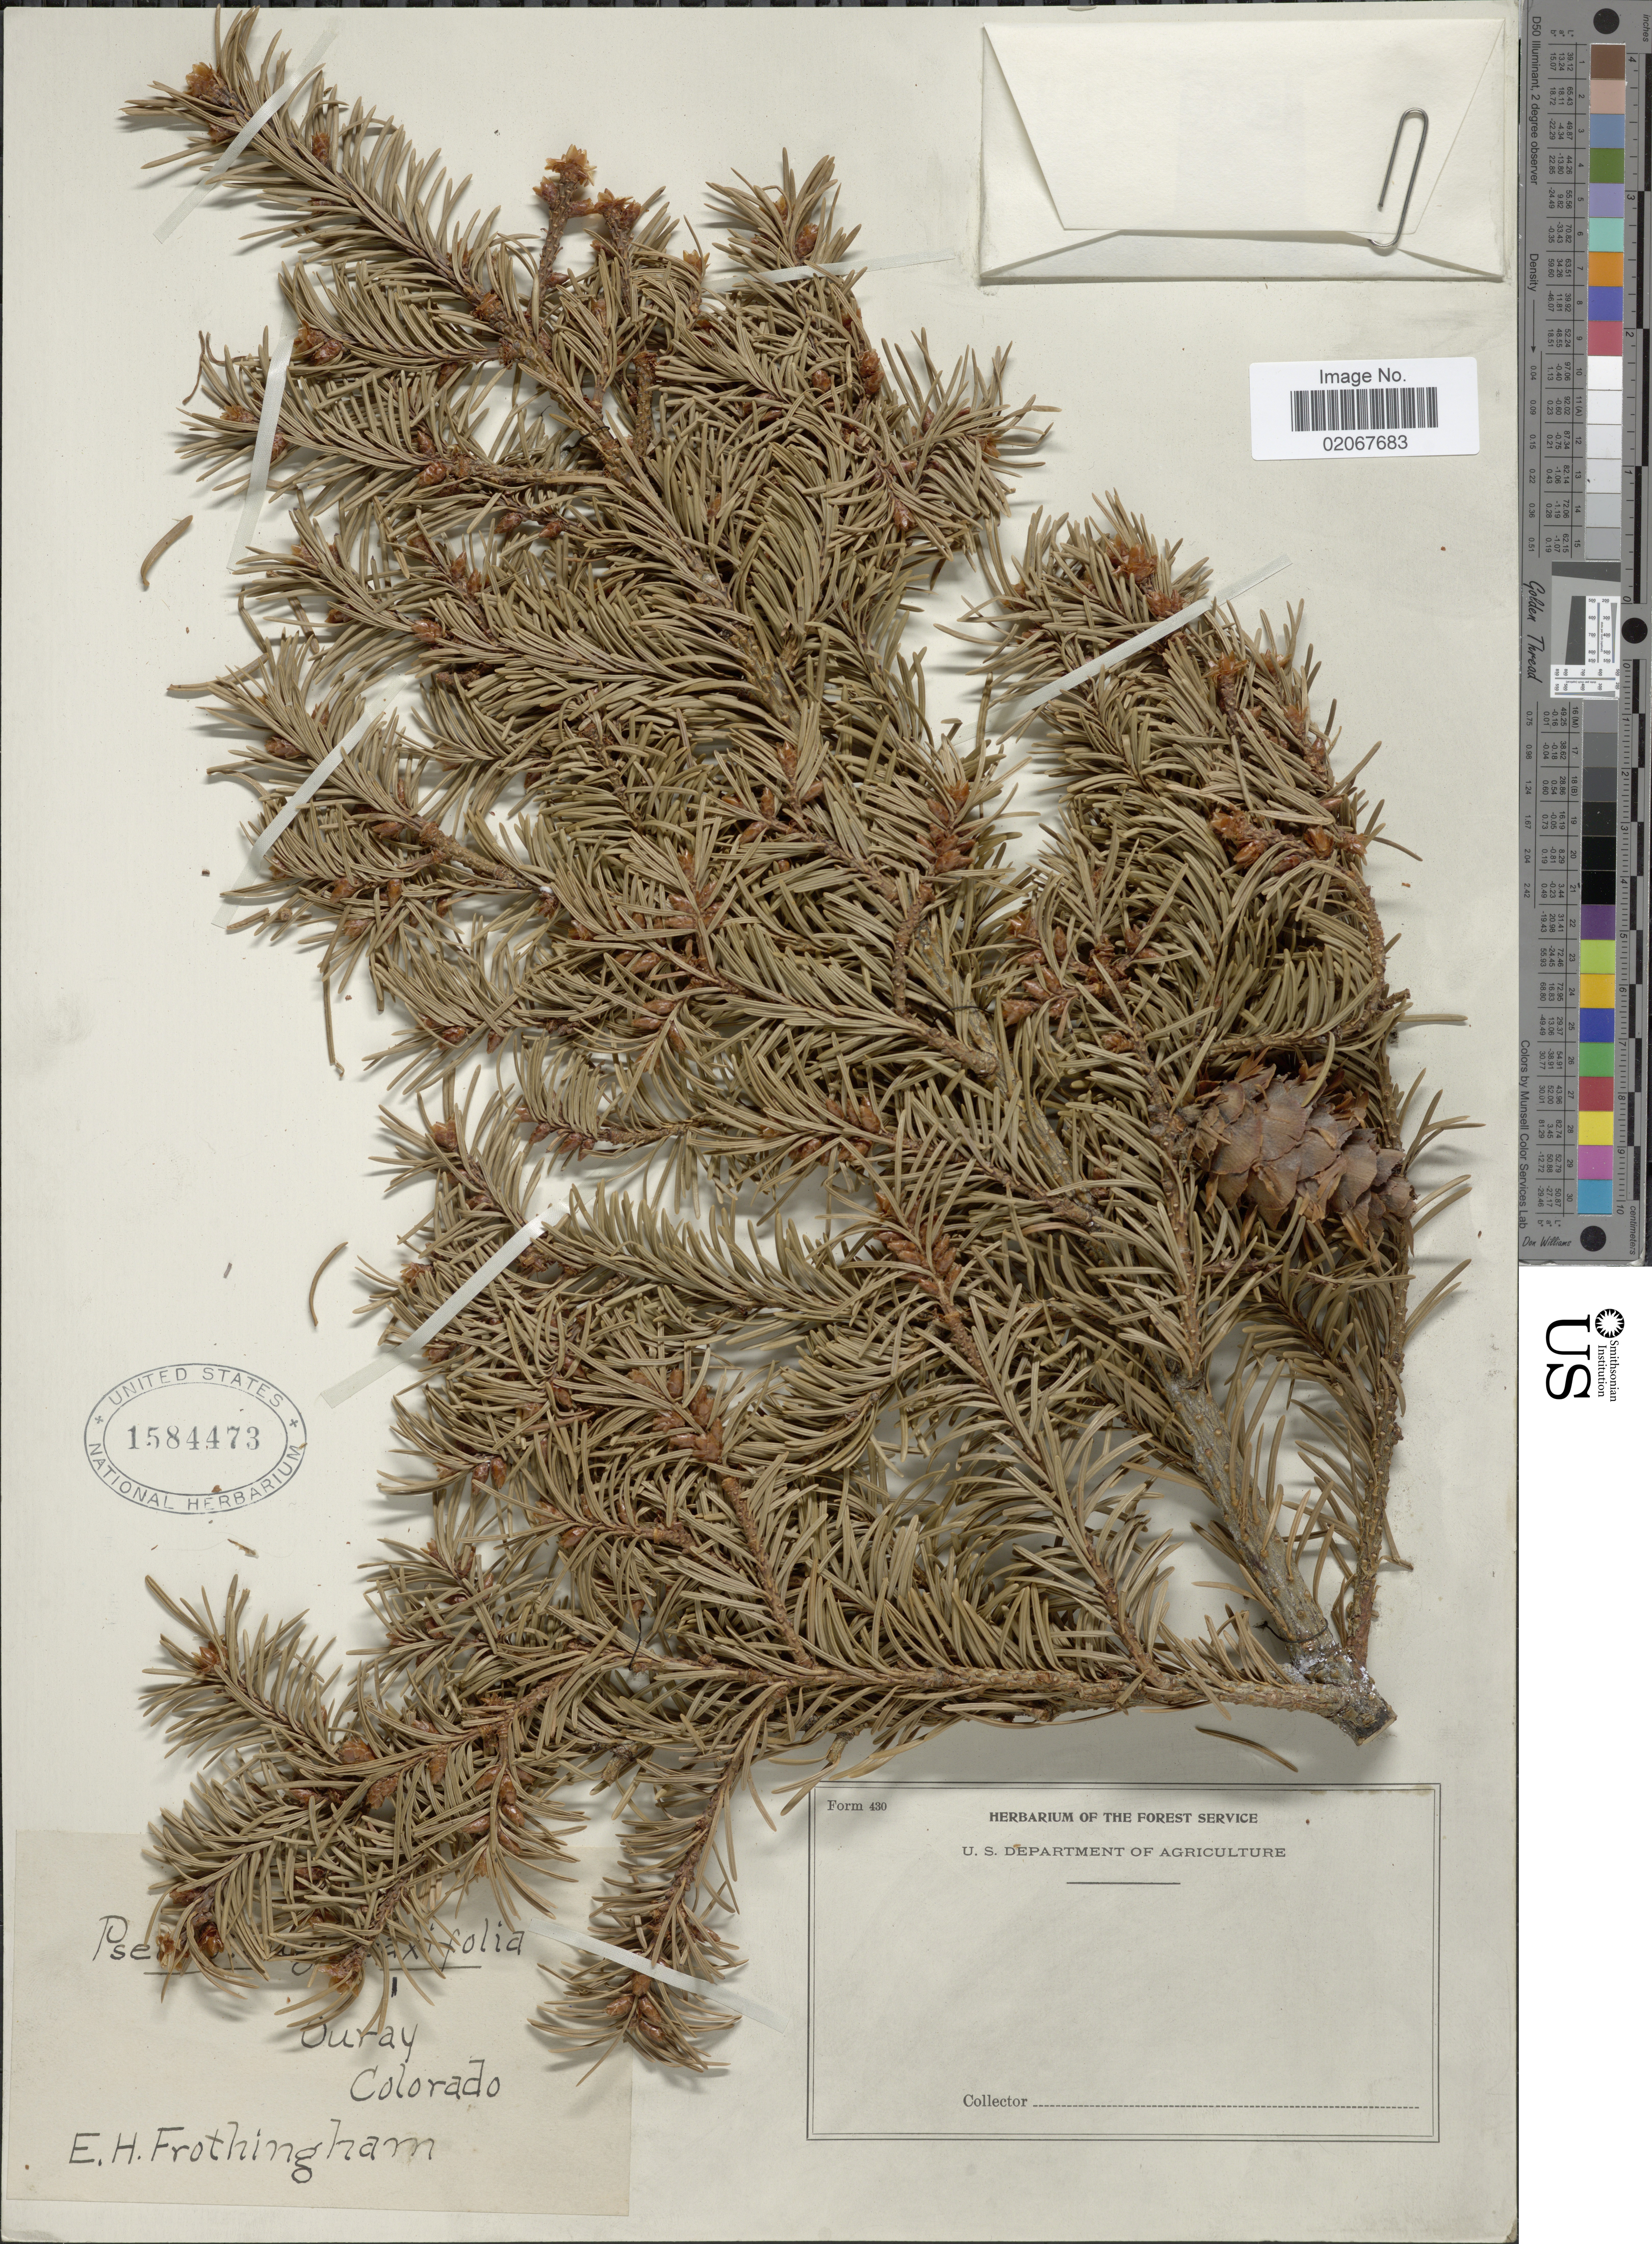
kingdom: Plantae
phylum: Tracheophyta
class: Pinopsida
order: Pinales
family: Pinaceae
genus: Pseudotsuga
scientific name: Pseudotsuga menziesii var. glauca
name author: (Beissn.) Franco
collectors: E. Frothingham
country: United States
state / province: Colorado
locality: Ouray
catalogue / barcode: US 1584473